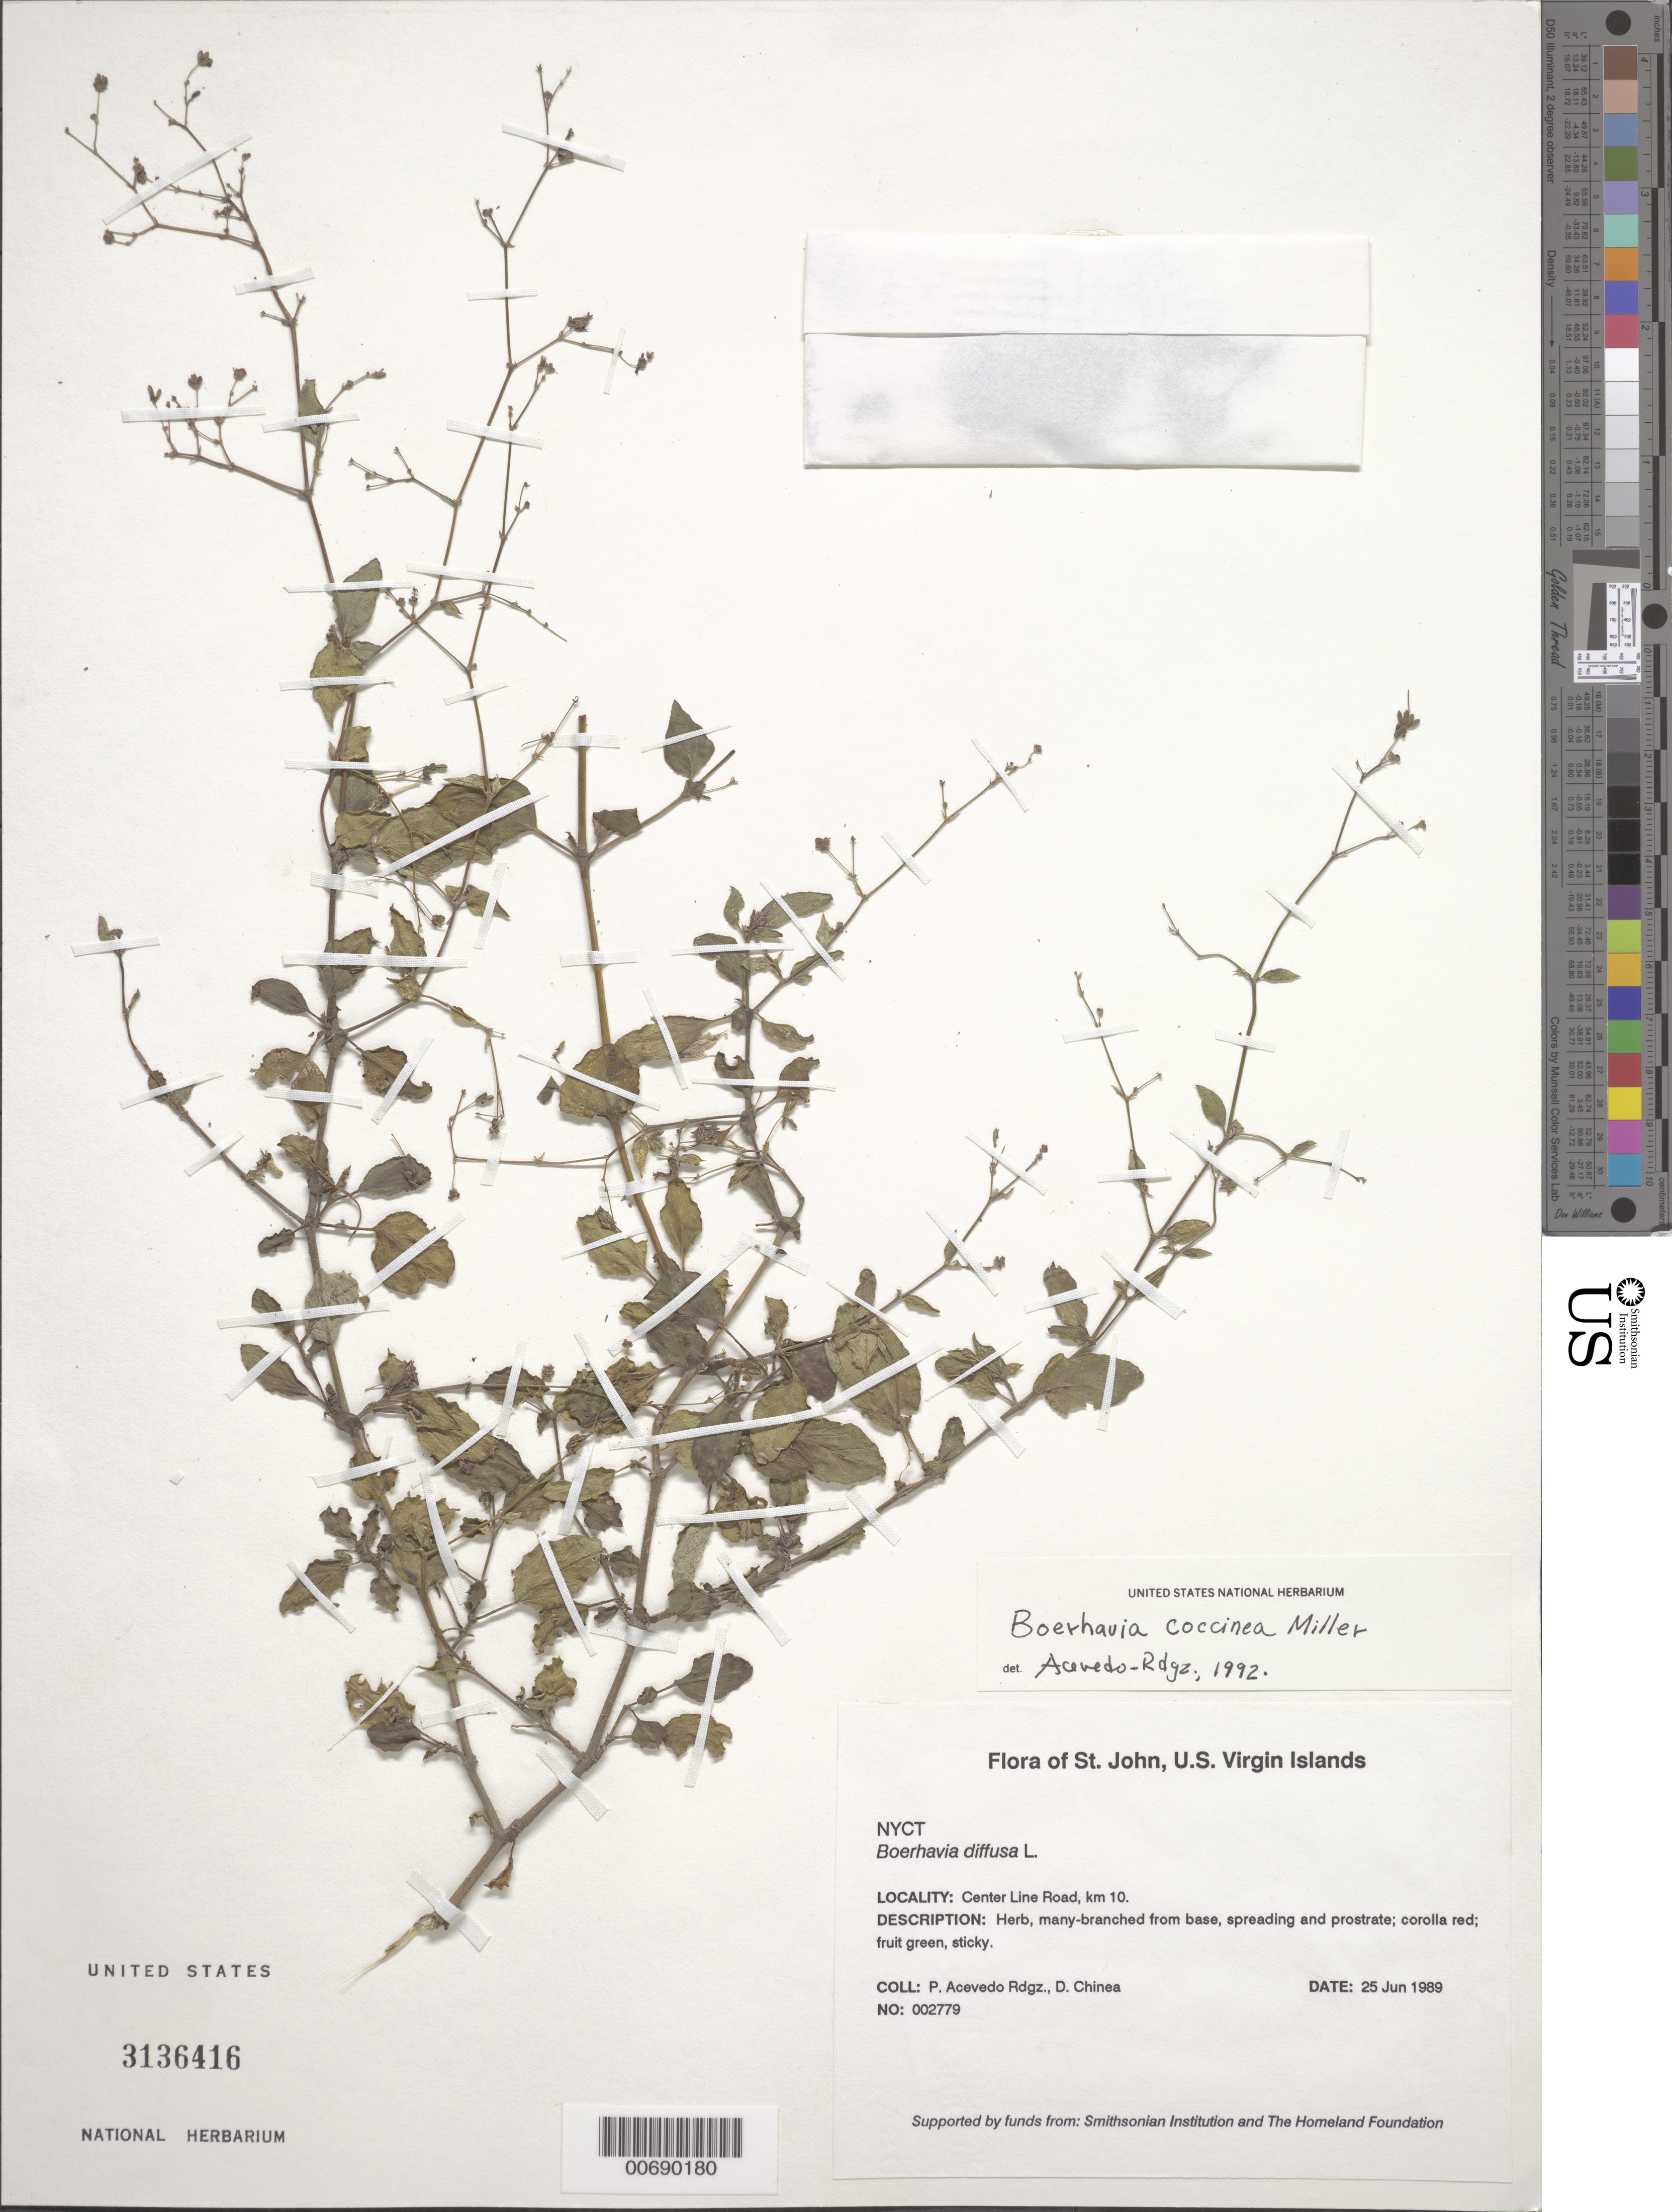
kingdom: Plantae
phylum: Tracheophyta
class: Magnoliopsida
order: Caryophyllales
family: Nyctaginaceae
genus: Boerhavia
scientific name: Boerhavia coccinea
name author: Mill.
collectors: P. Acevedo-Rodr. & D. Chinea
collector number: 2779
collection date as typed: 25 Jun 1989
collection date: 1989-06-25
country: U.S. Virgin Islands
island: St. John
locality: Center Line Road, km 10.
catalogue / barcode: US 3136416